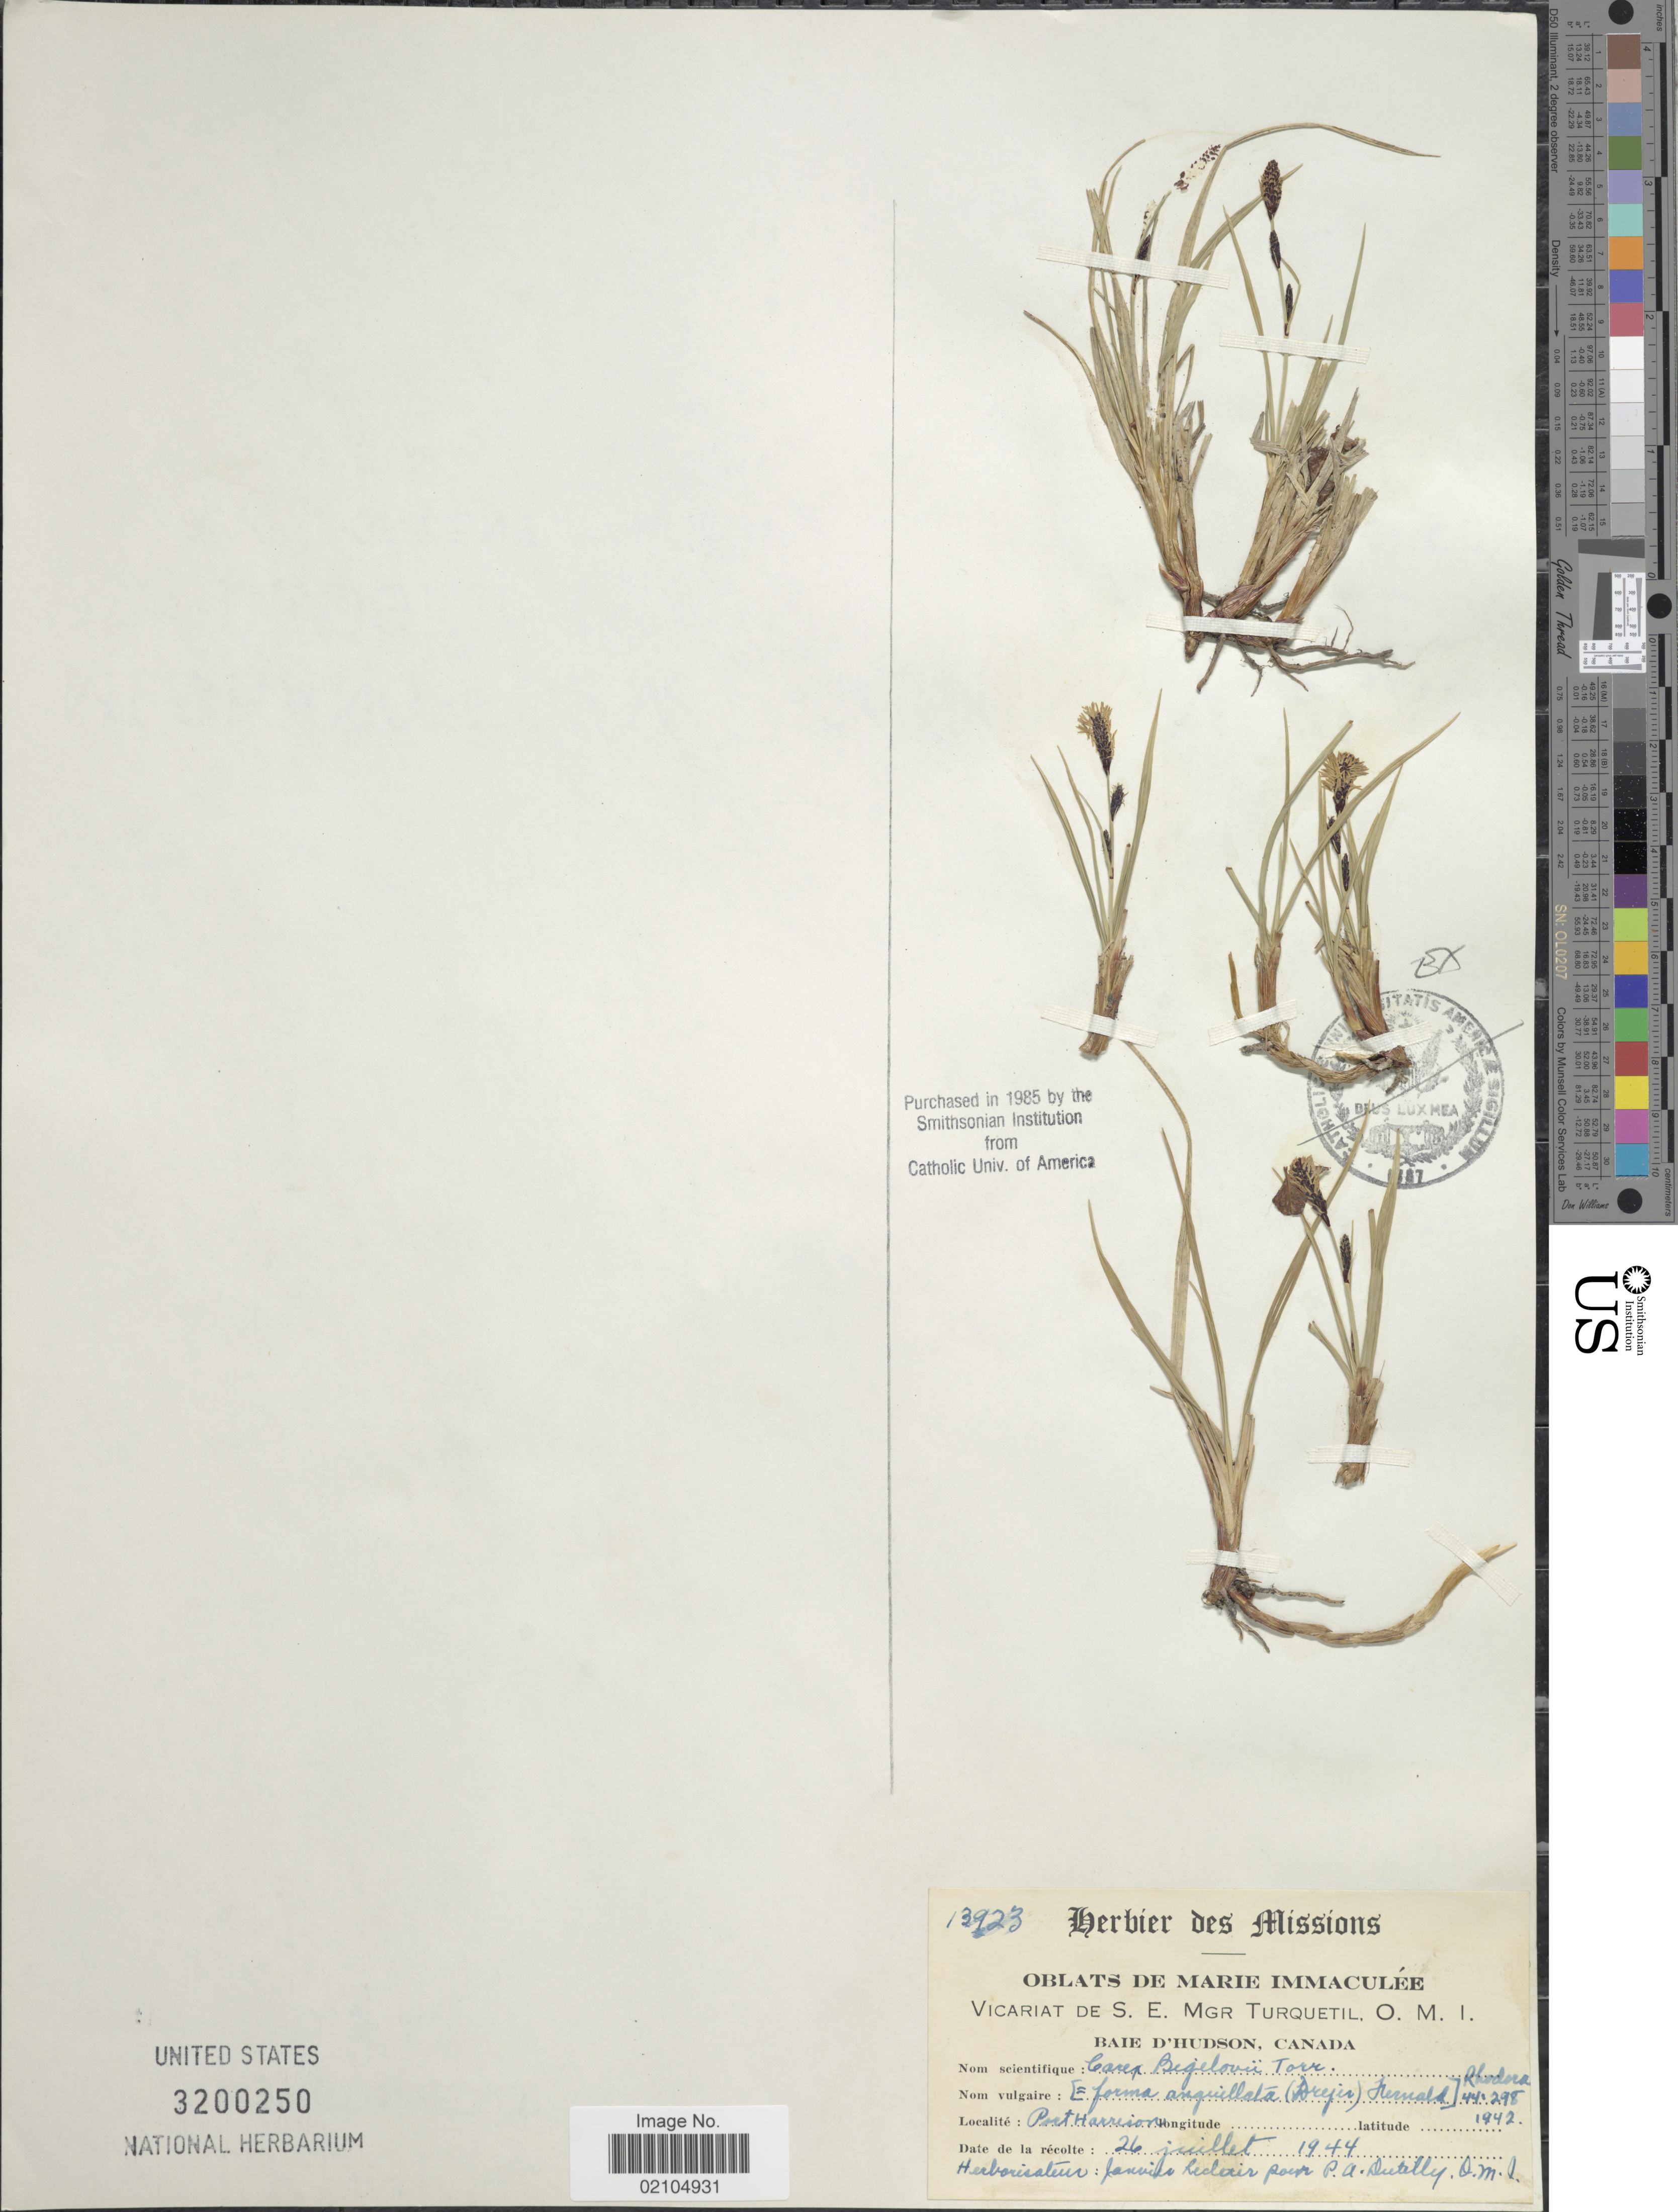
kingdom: Plantae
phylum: Tracheophyta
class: Liliopsida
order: Poales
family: Cyperaceae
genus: Carex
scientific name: Carex bigelowii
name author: Torr. ex Schwein.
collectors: P. Dutilly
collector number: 13923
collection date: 1944-07-26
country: Canada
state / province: Quebec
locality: Baie D'Hudson, Port Harrison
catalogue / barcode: US 3200250